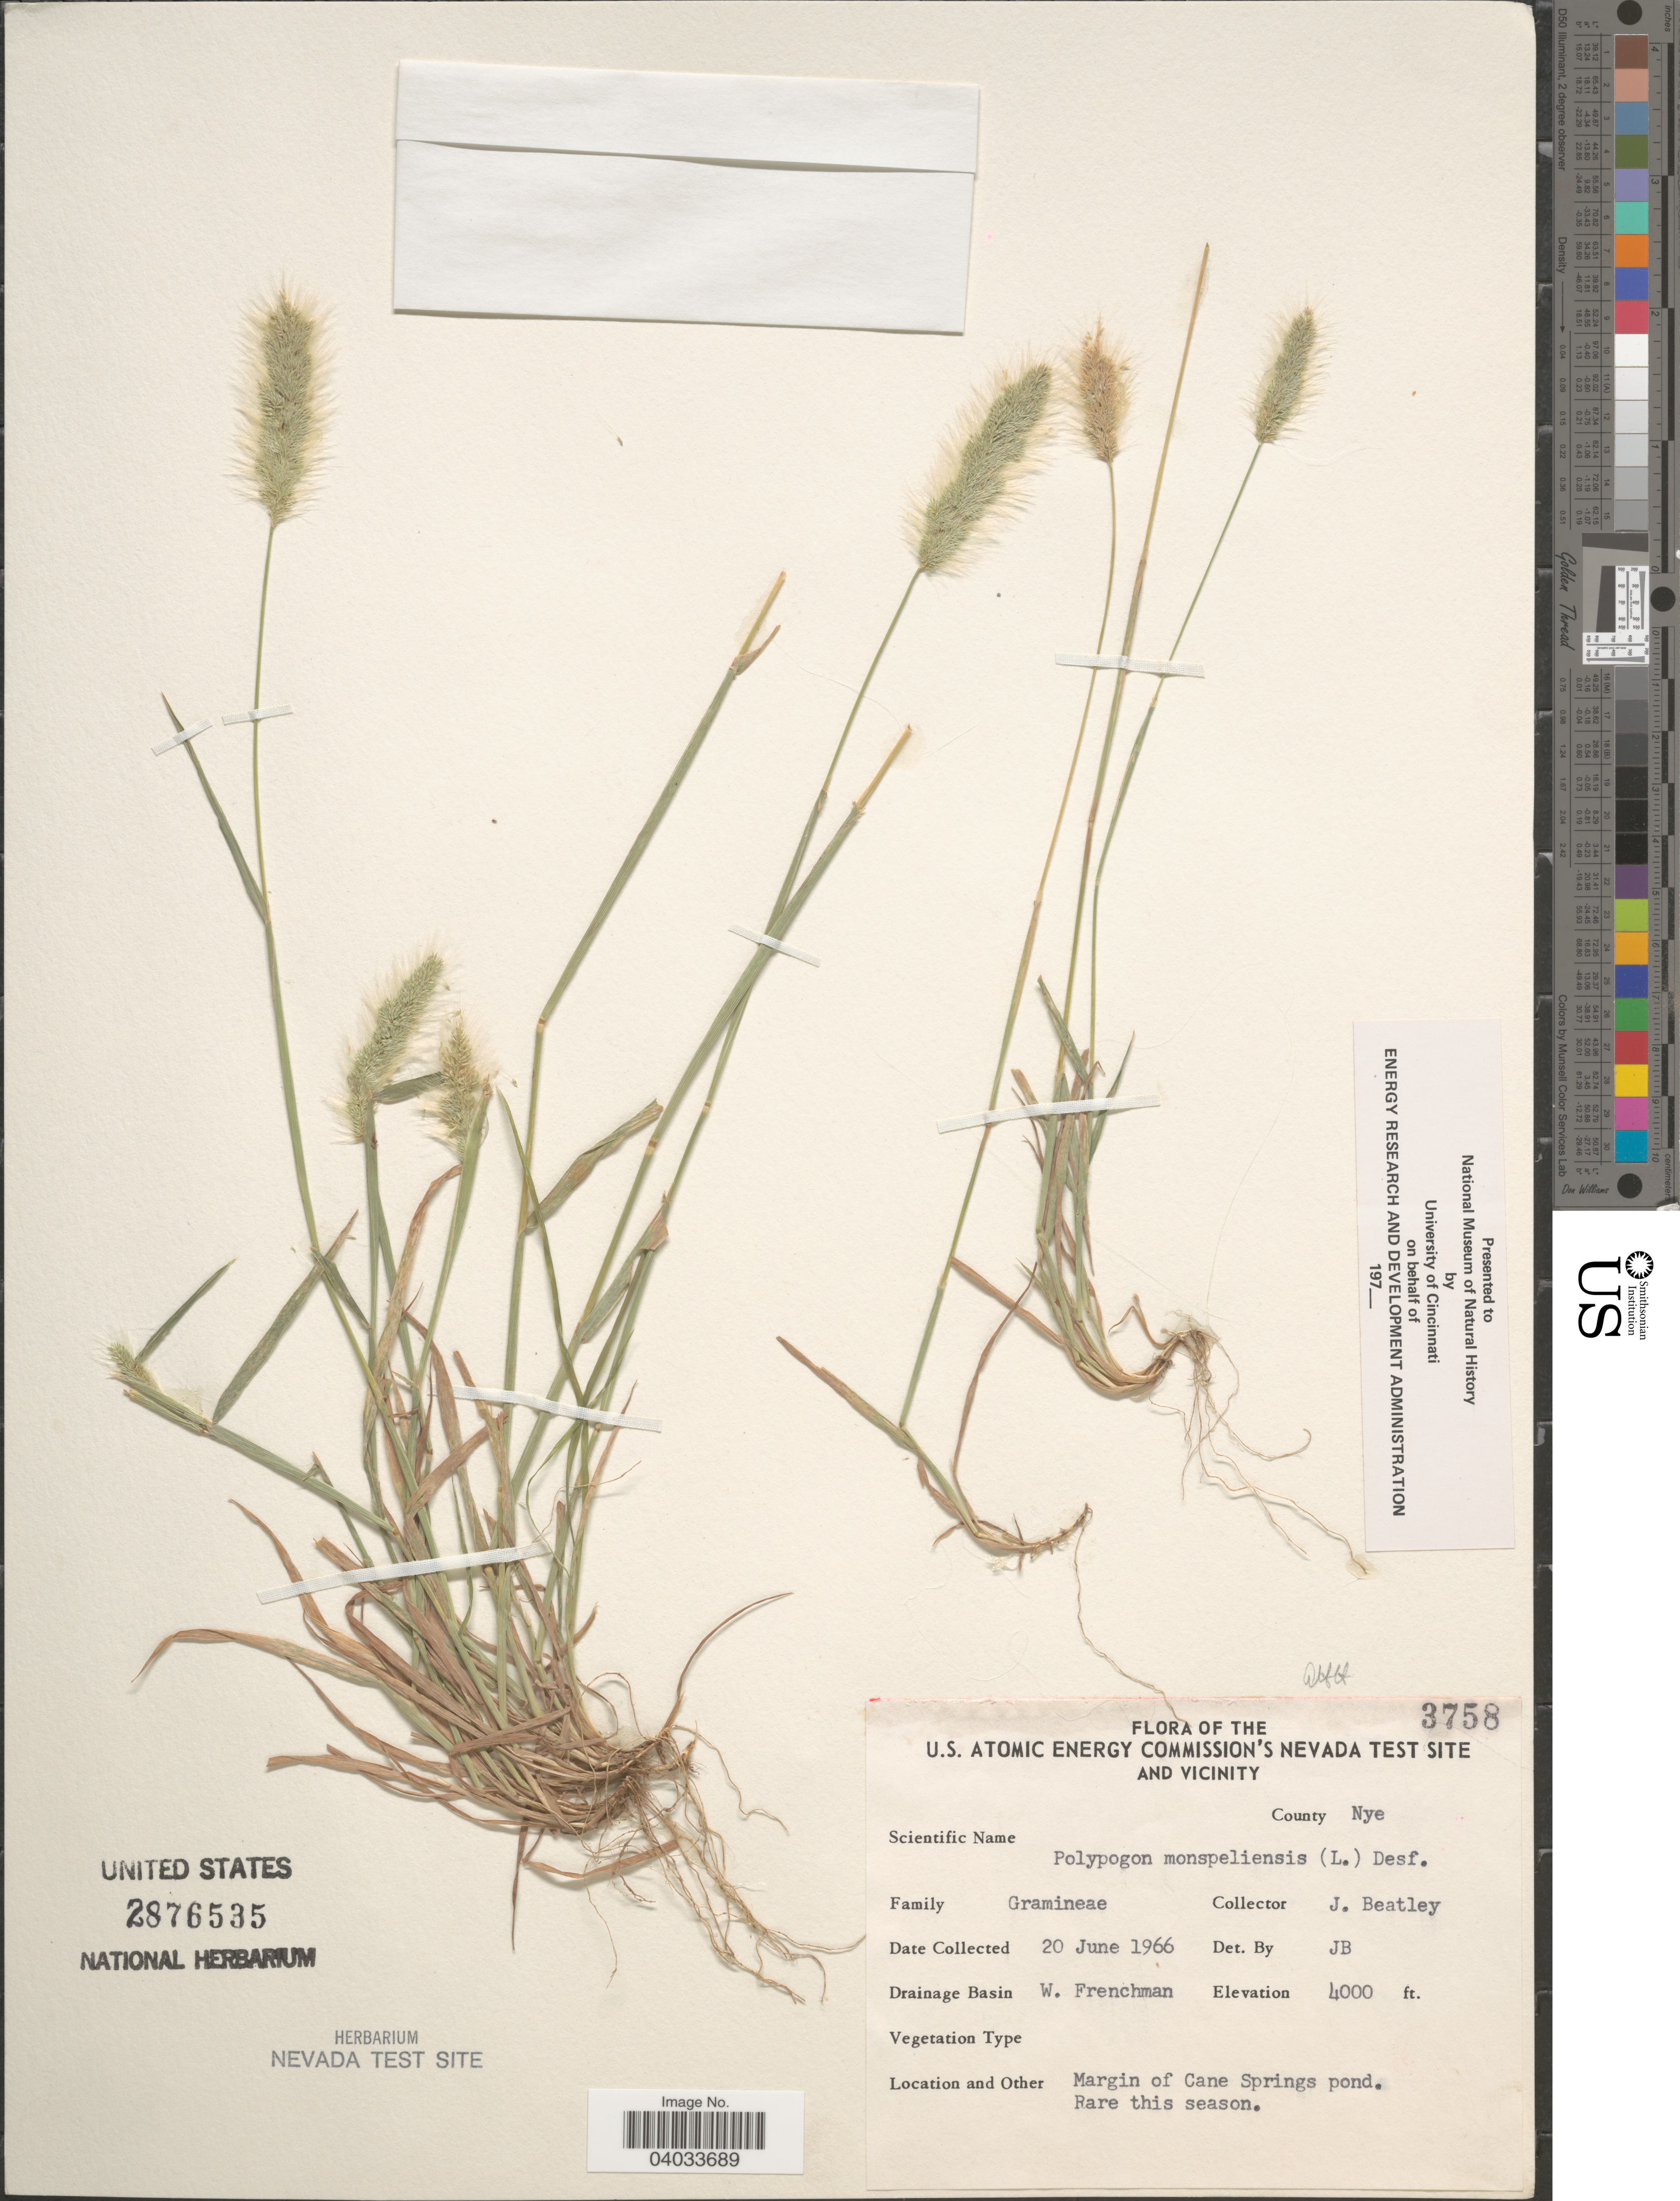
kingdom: Plantae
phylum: Tracheophyta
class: Liliopsida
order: Poales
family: Poaceae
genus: Polypogon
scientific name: Polypogon monspeliensis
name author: (L.) Desf.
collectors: J. C. Beatley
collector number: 3758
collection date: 1966-06-20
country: United States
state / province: Nevada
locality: U.S. Atomic Energy Commission's Nevada Test Site and vicinity. County Nye. Drainage Basin W. Frenchman. Margin of Cane Springs pond.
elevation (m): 1219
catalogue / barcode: US 2876535